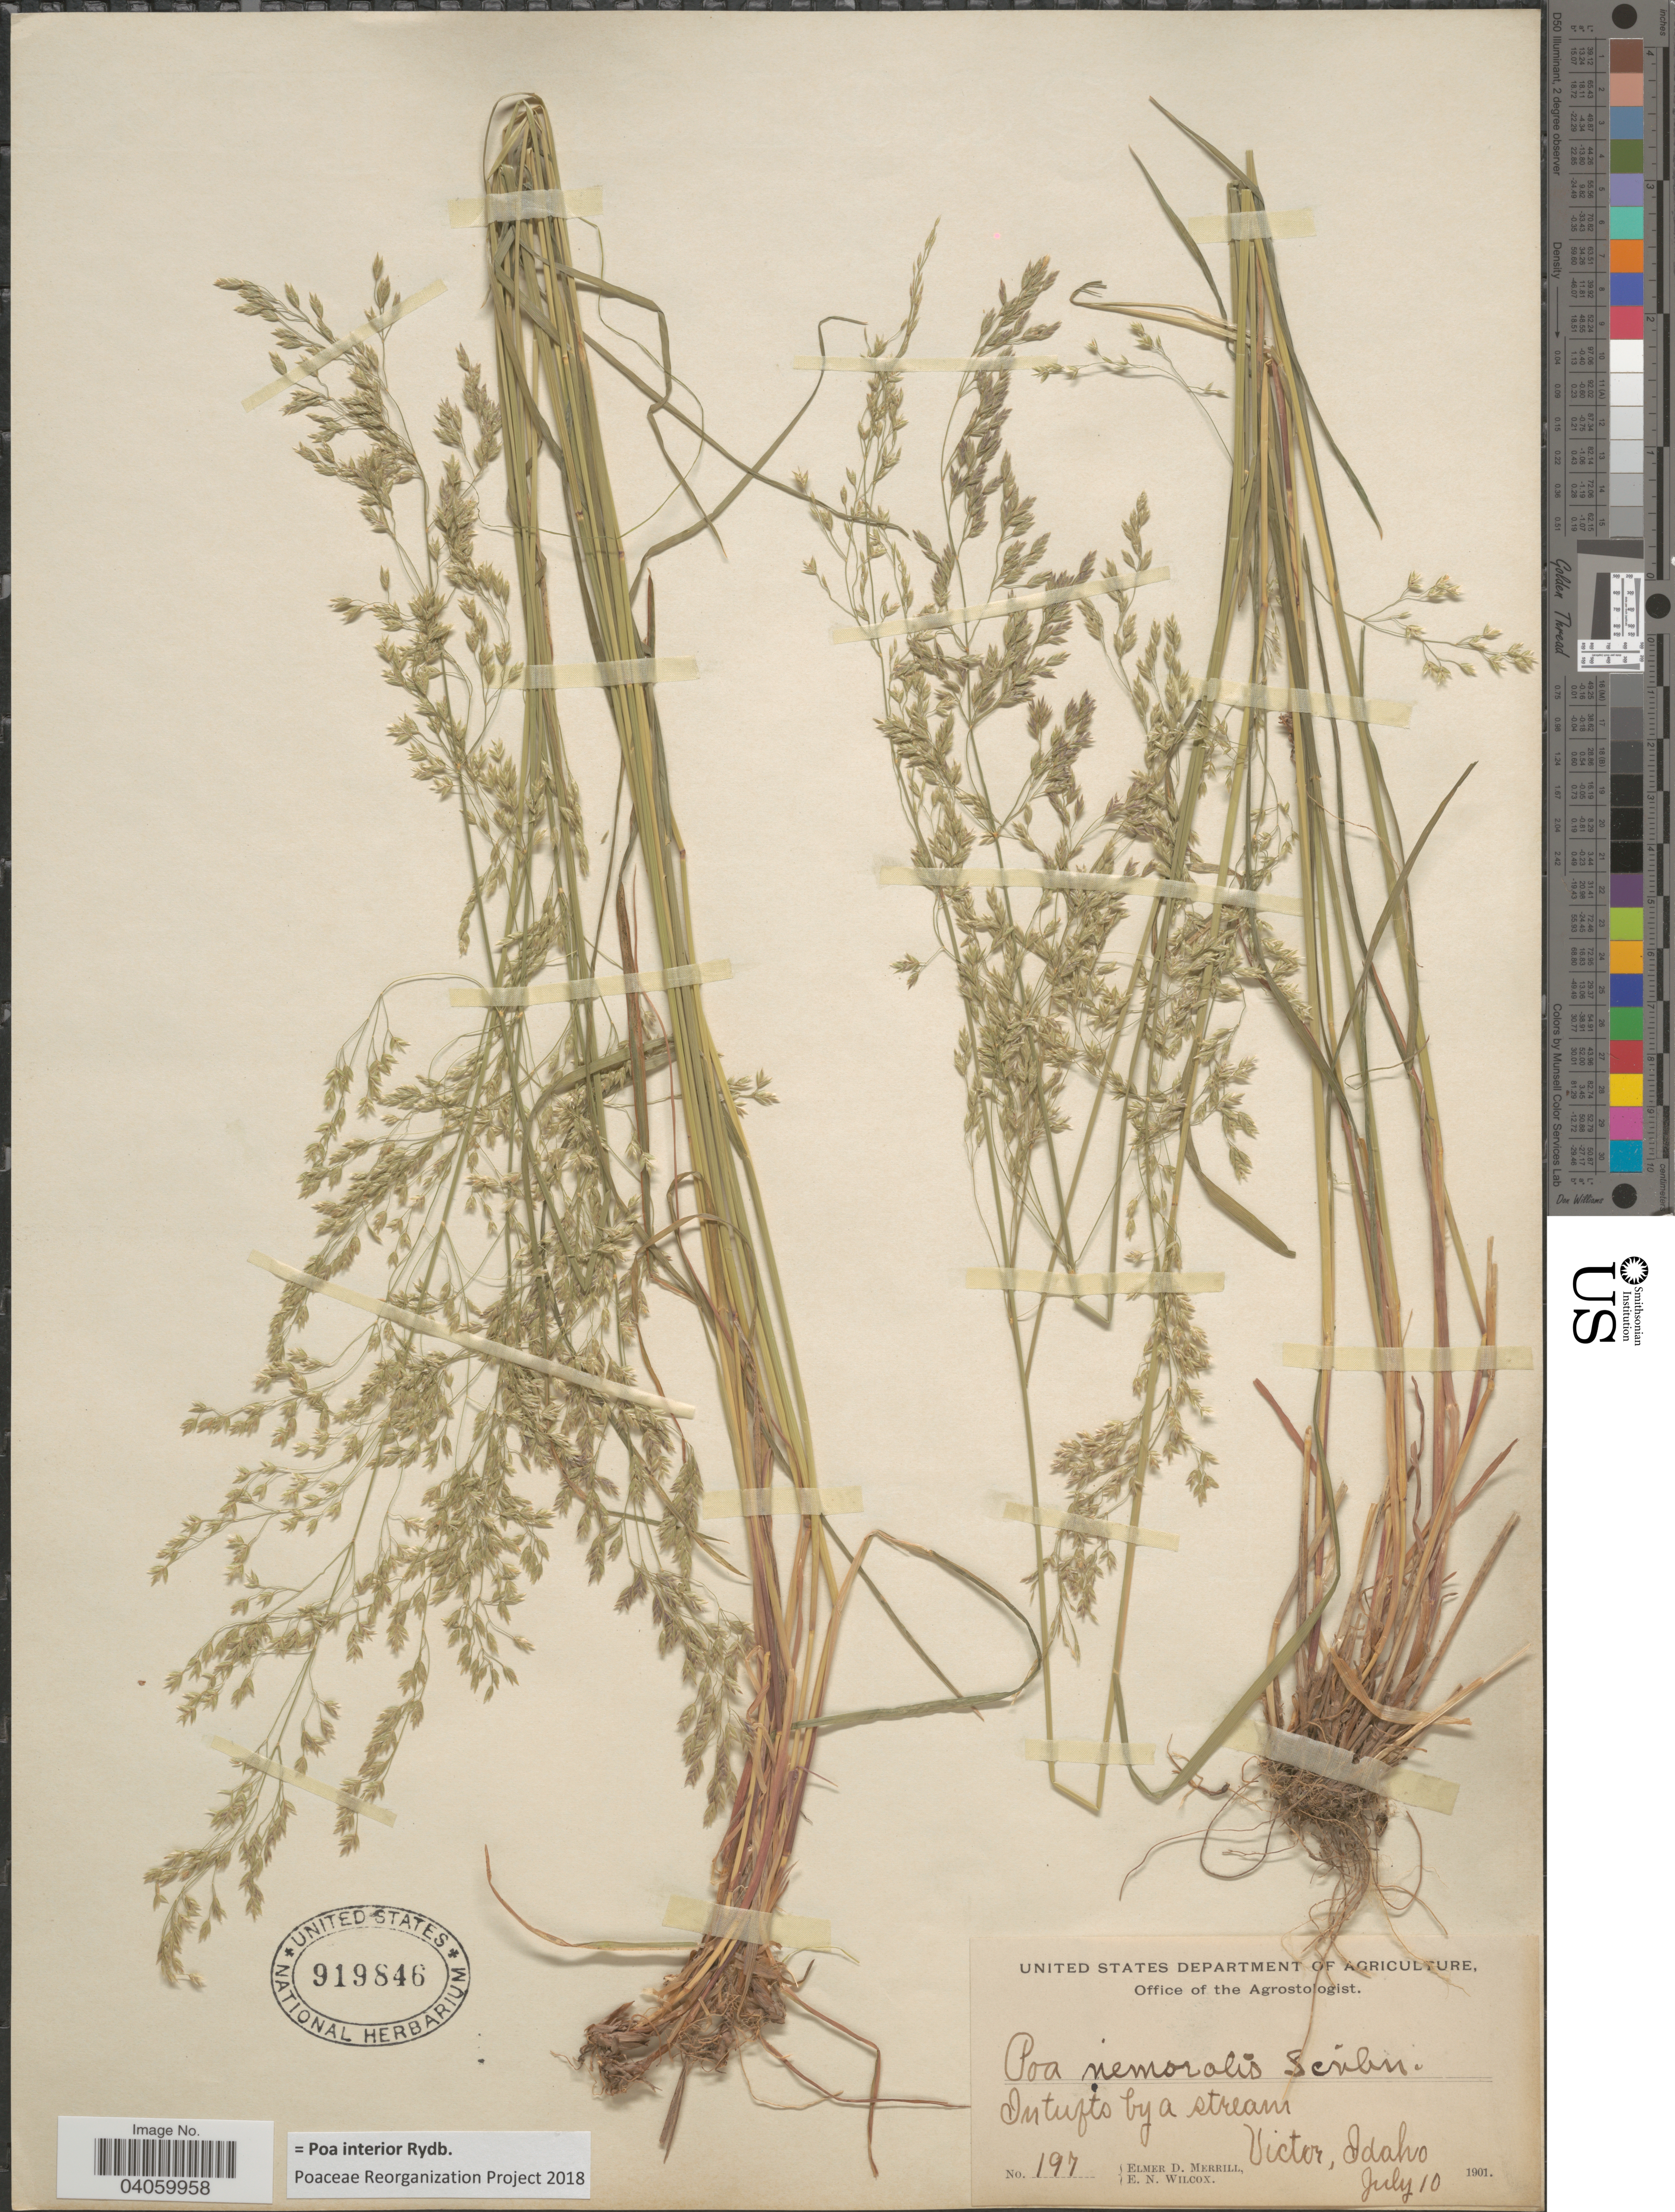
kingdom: Plantae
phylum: Tracheophyta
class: Liliopsida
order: Poales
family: Poaceae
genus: Poa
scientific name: Poa interior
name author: Rydb.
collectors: E. D. Merrill & E. Wilcox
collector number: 197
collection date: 1901-07-10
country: United States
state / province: Idaho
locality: Victor.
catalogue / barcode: US 919846